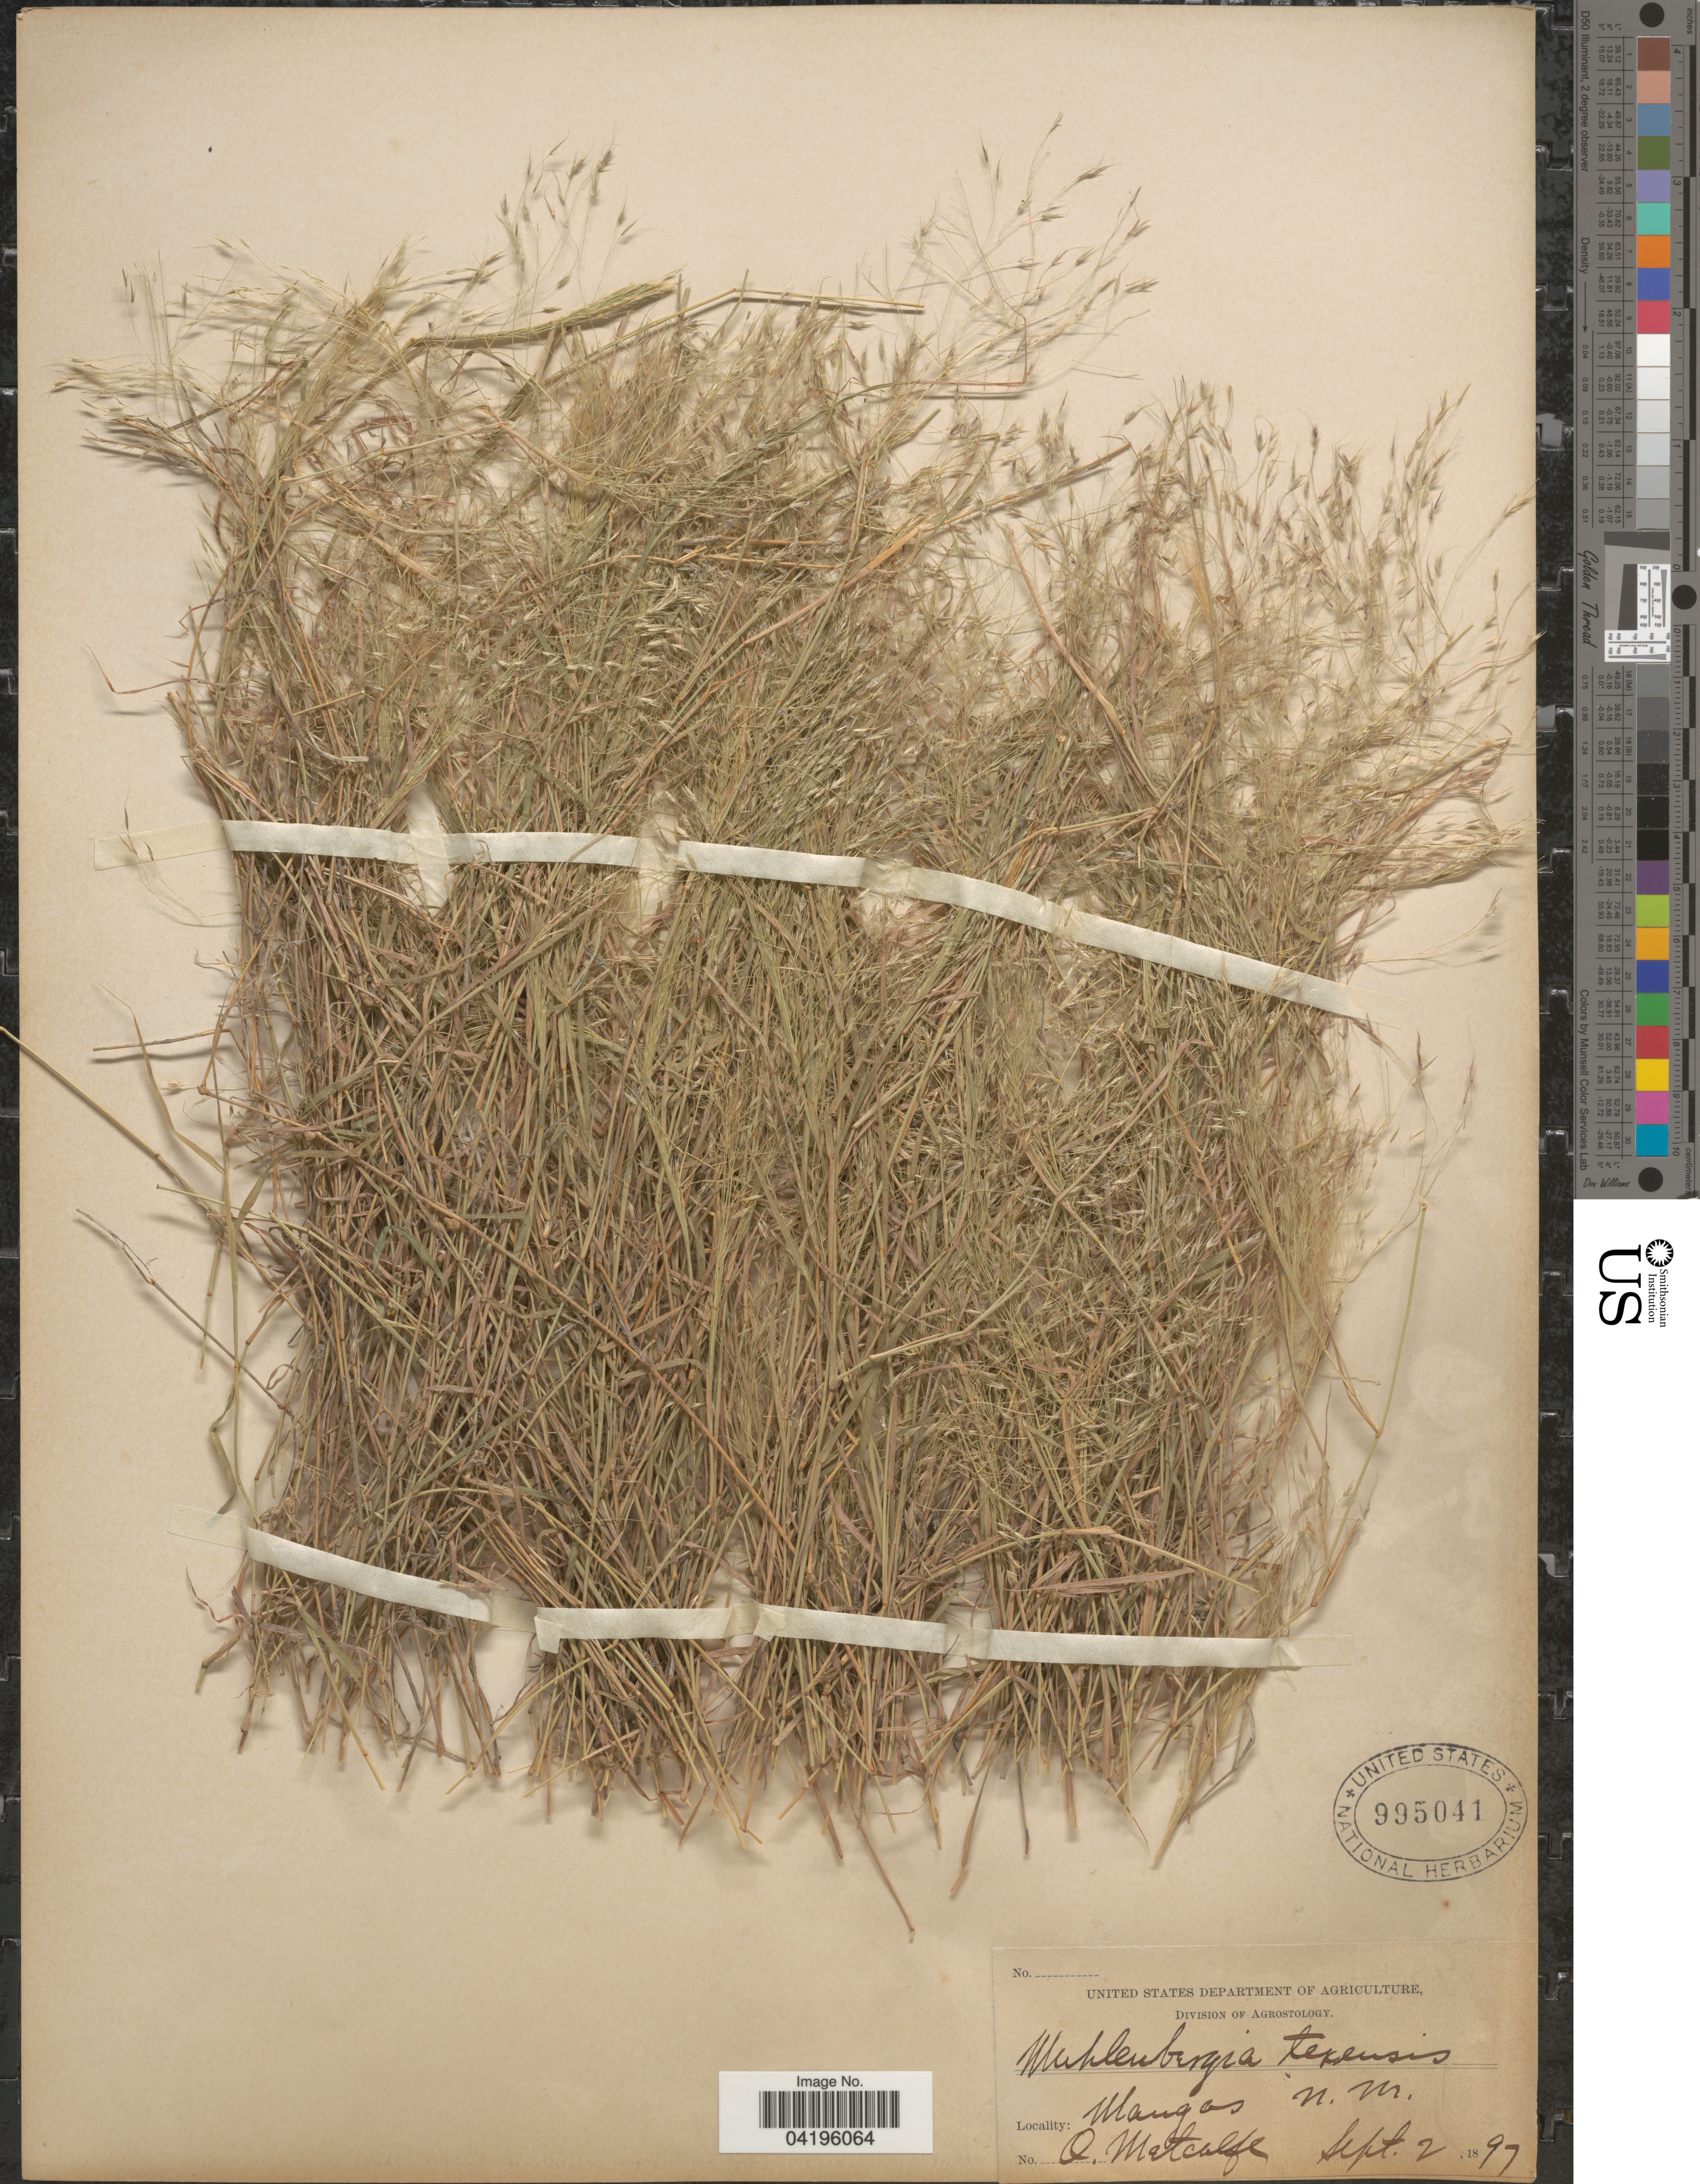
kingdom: Plantae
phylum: Tracheophyta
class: Liliopsida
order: Poales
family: Poaceae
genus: Muhlenbergia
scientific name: Muhlenbergia porteri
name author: Scribn. in W.J. Beal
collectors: O. Metcalfe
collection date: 1897-09-02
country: United States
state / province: New Mexico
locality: Mangas.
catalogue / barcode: US 995041